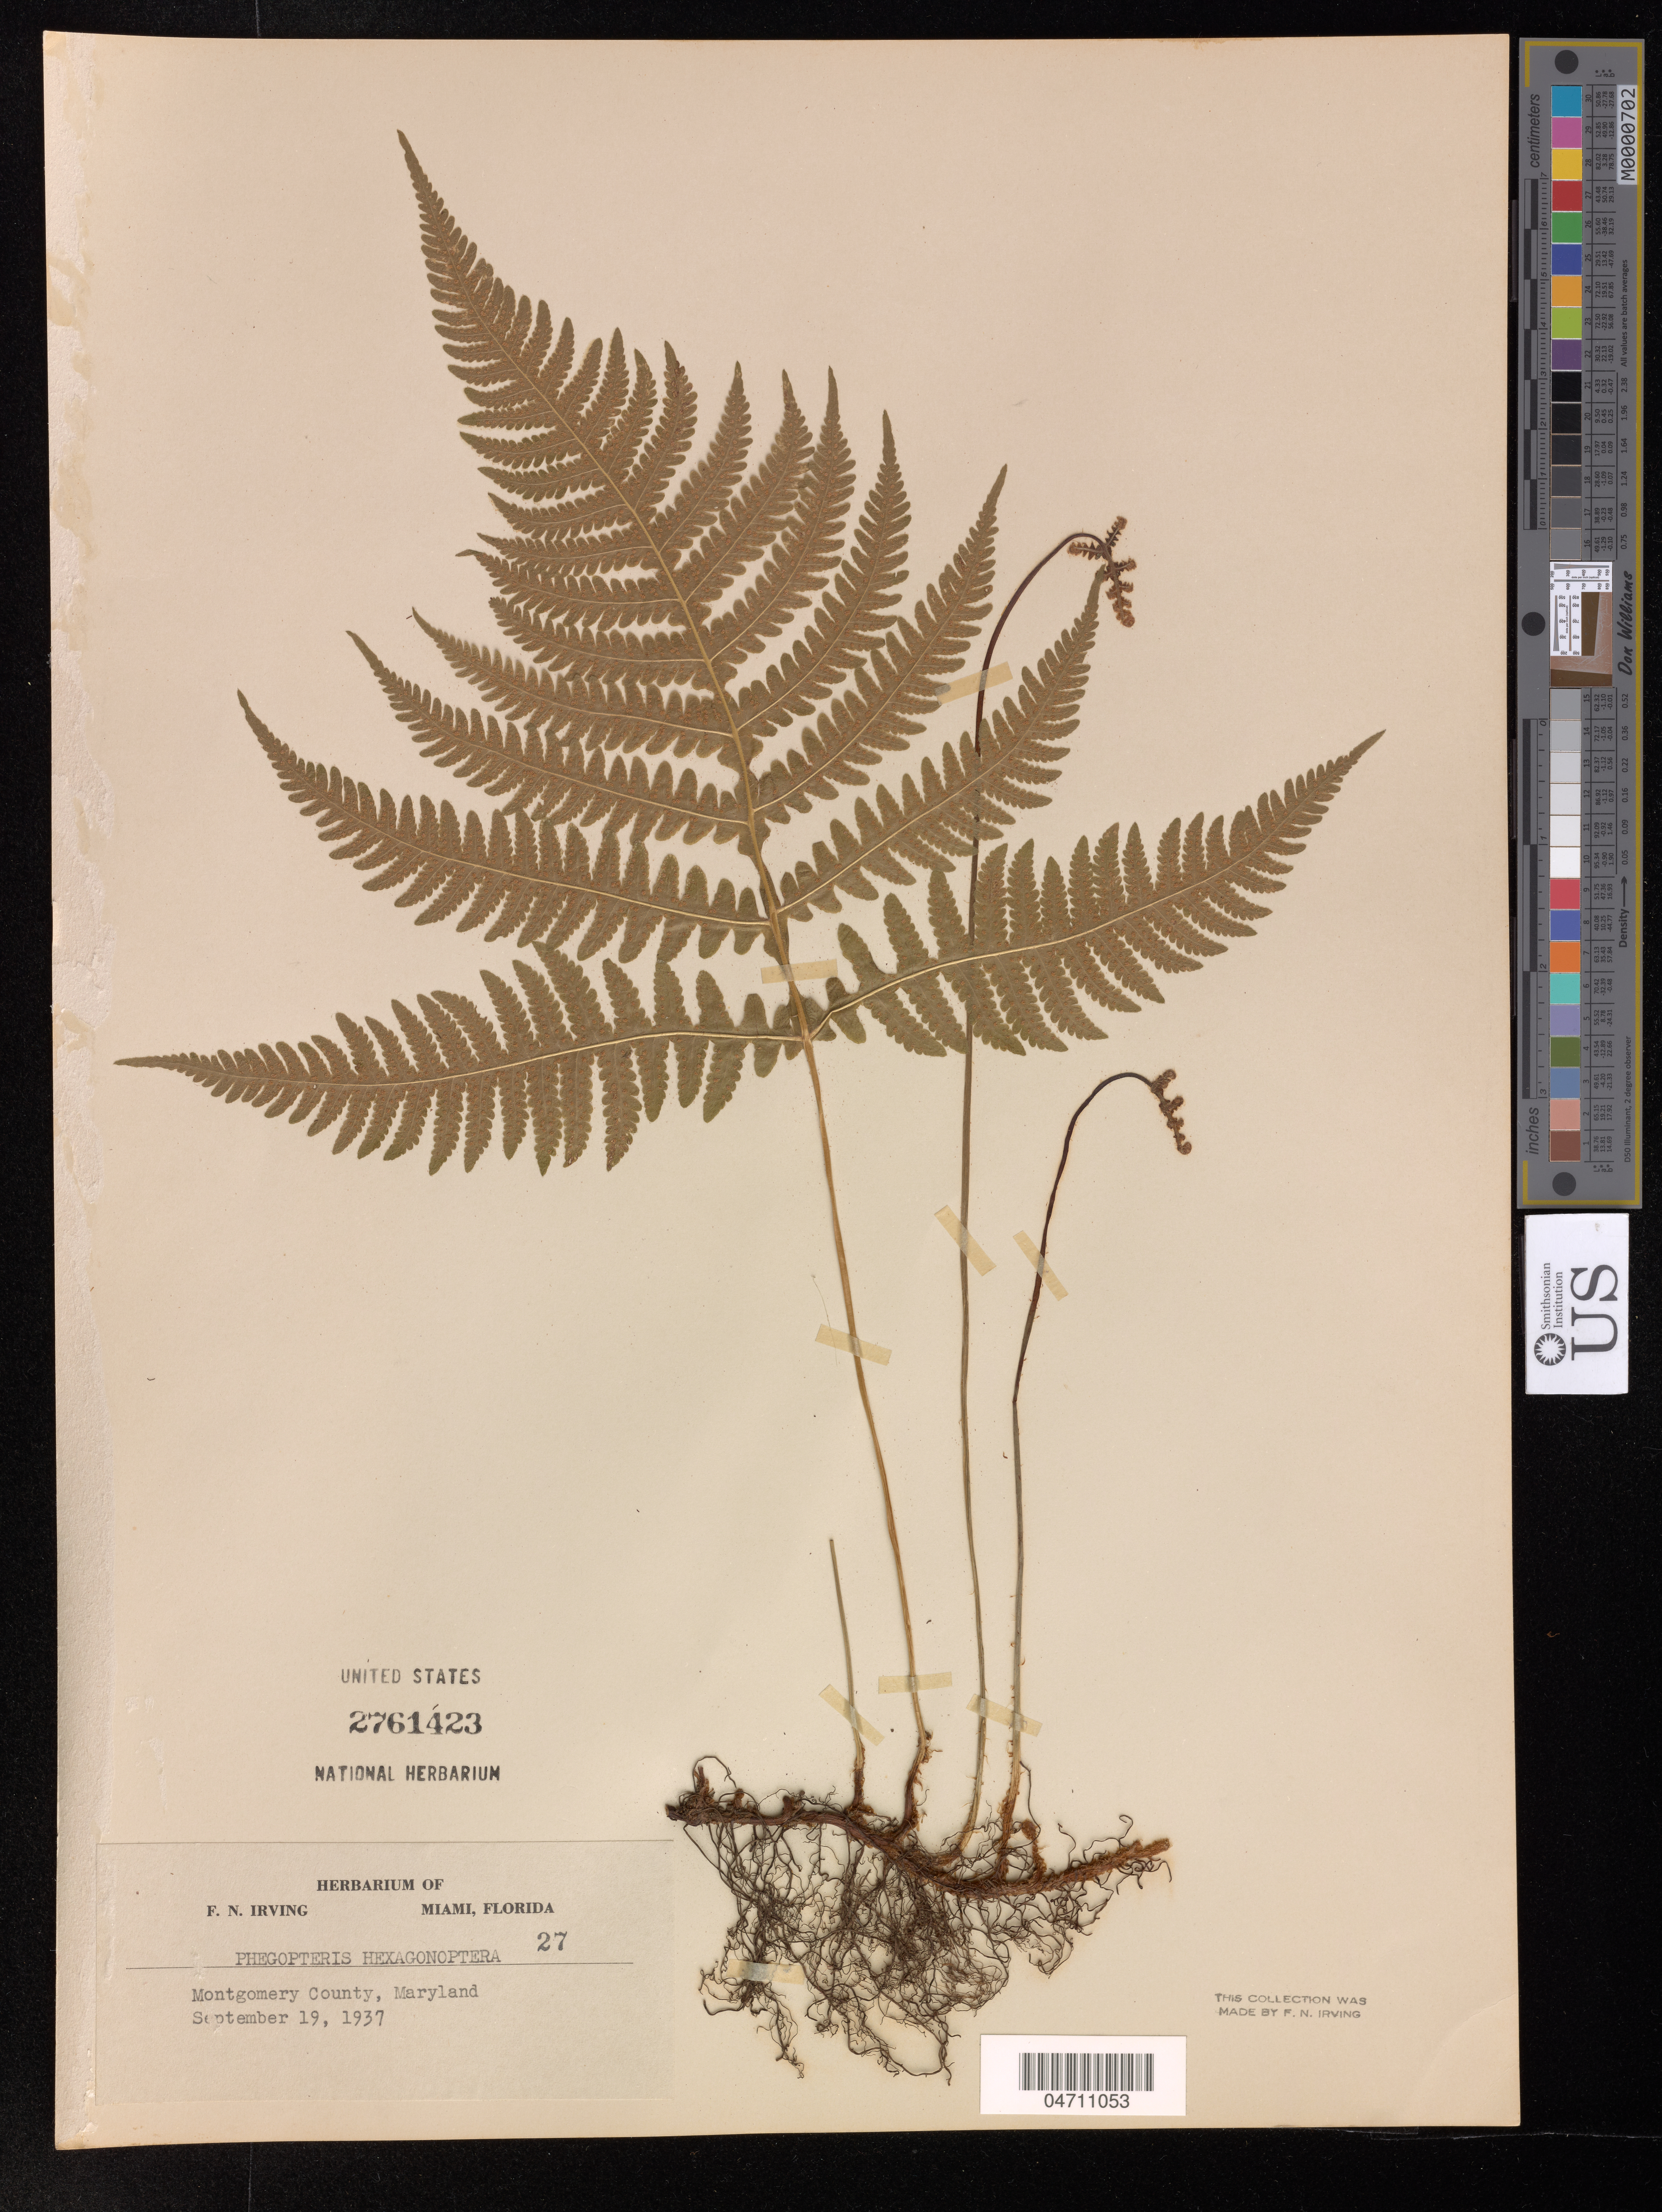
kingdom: Plantae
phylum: Tracheophyta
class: Polypodiopsida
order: Polypodiales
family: Thelypteridaceae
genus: Phegopteris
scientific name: Phegopteris hexagonoptera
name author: (Michx.) Fée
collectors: F. Irving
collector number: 27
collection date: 1937-09-19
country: United States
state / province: Maryland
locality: Montgomery County.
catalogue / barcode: US 2761423